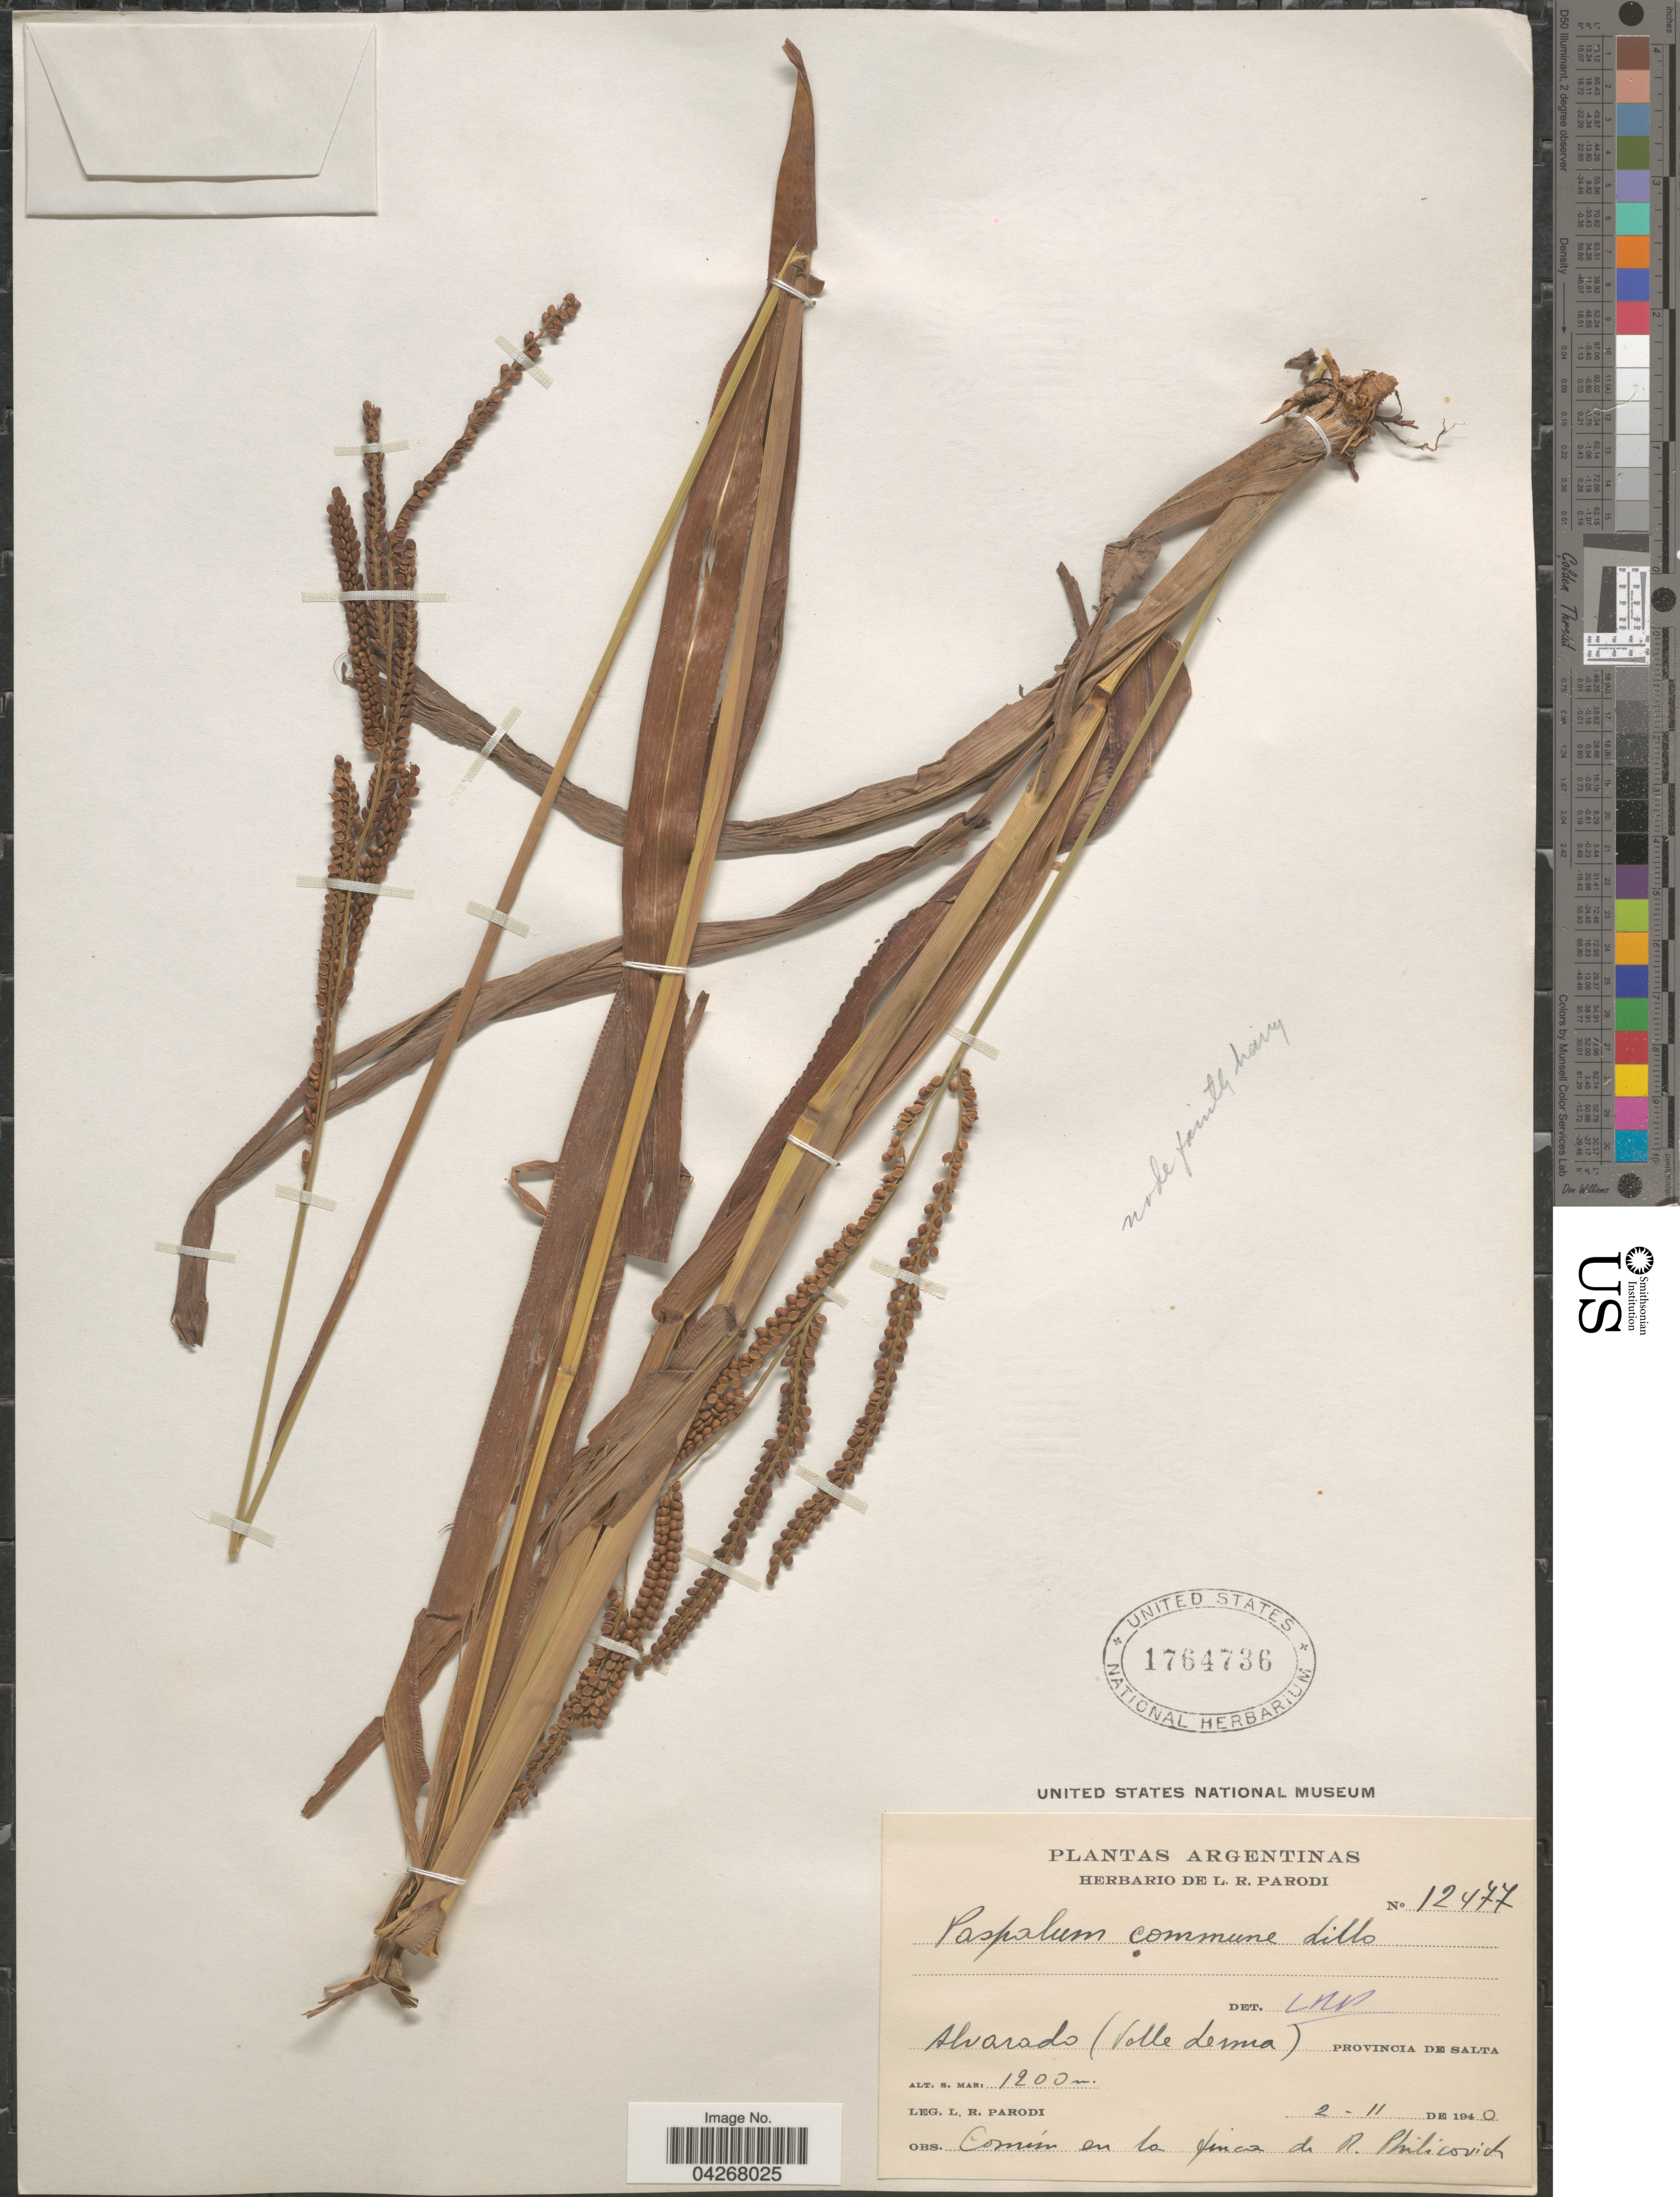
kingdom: Plantae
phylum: Tracheophyta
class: Liliopsida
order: Poales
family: Poaceae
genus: Paspalum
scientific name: Paspalum commune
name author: Lillo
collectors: L. R. Parodi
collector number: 12477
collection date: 1940-11-02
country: Argentina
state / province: Salta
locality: Alvarado (Valle derma). Común en la finca de R. Philicovich.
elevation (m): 1200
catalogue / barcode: US 1764736